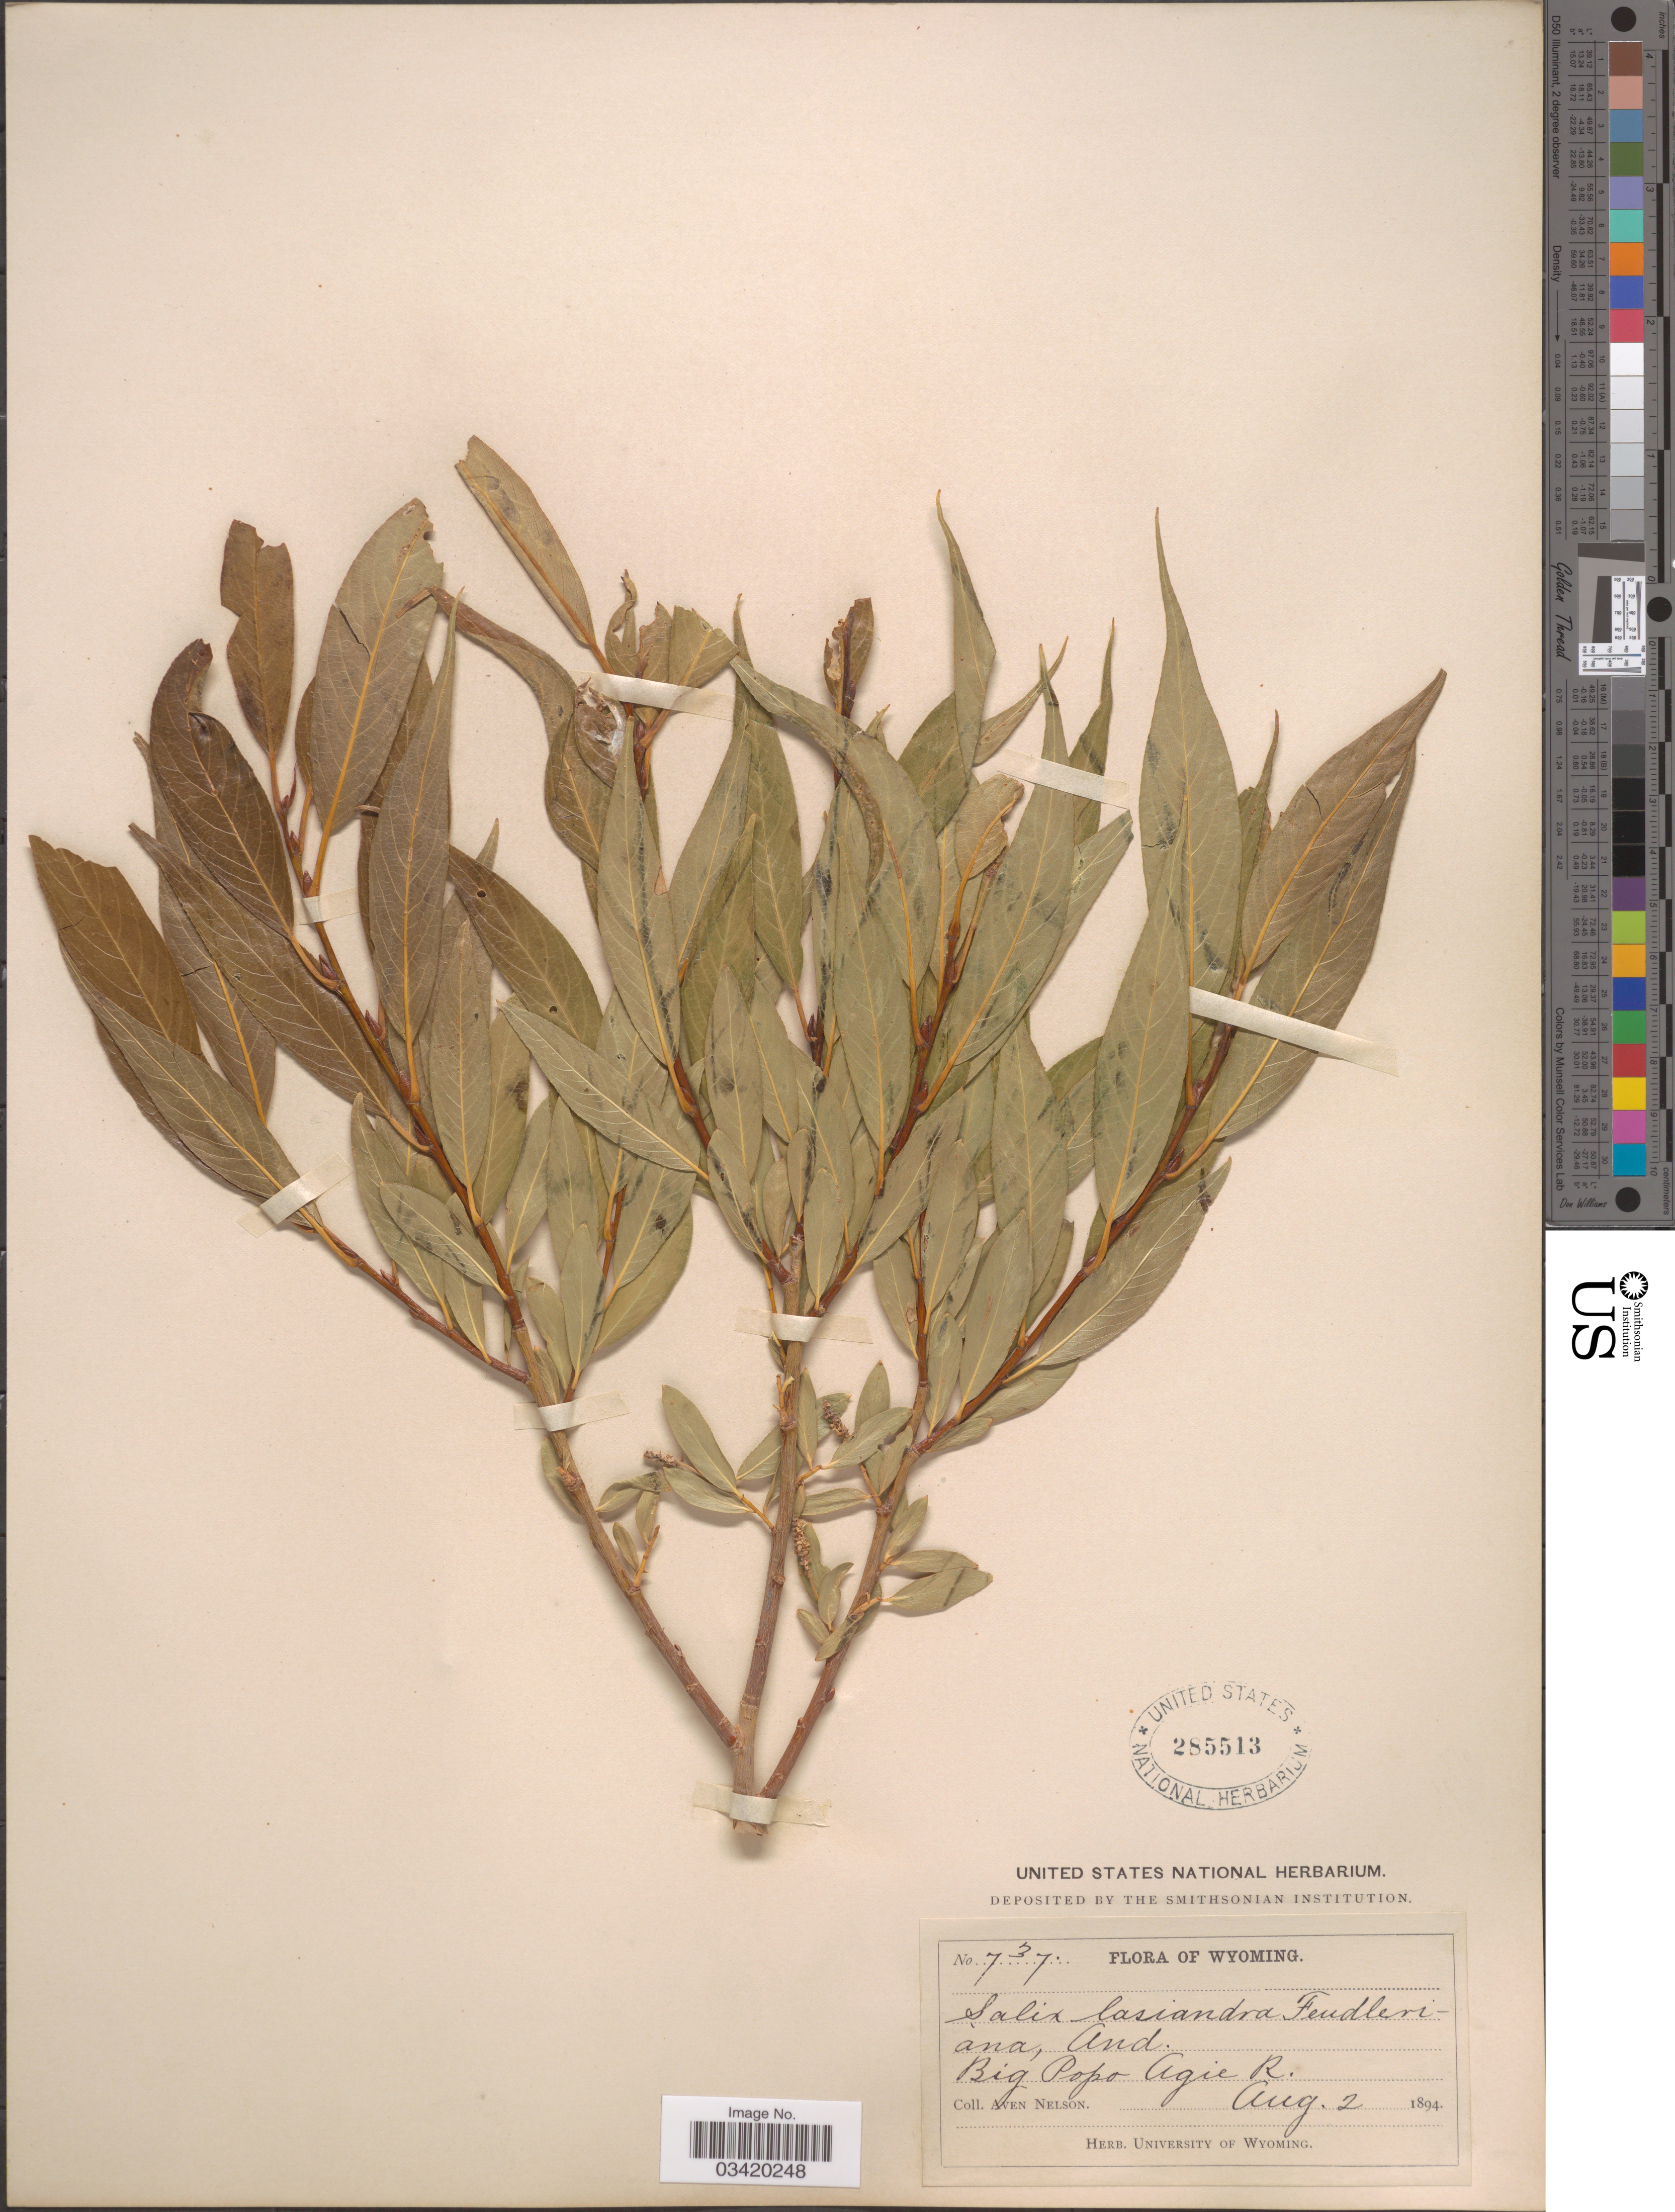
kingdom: Plantae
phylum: Tracheophyta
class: Magnoliopsida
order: Malpighiales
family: Salicaceae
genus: Salix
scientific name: Salix fendleriana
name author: Andersson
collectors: A. Nelson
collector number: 737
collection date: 1894-08-02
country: United States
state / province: Wyoming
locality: Big Popo Agie R.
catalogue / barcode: US 285513